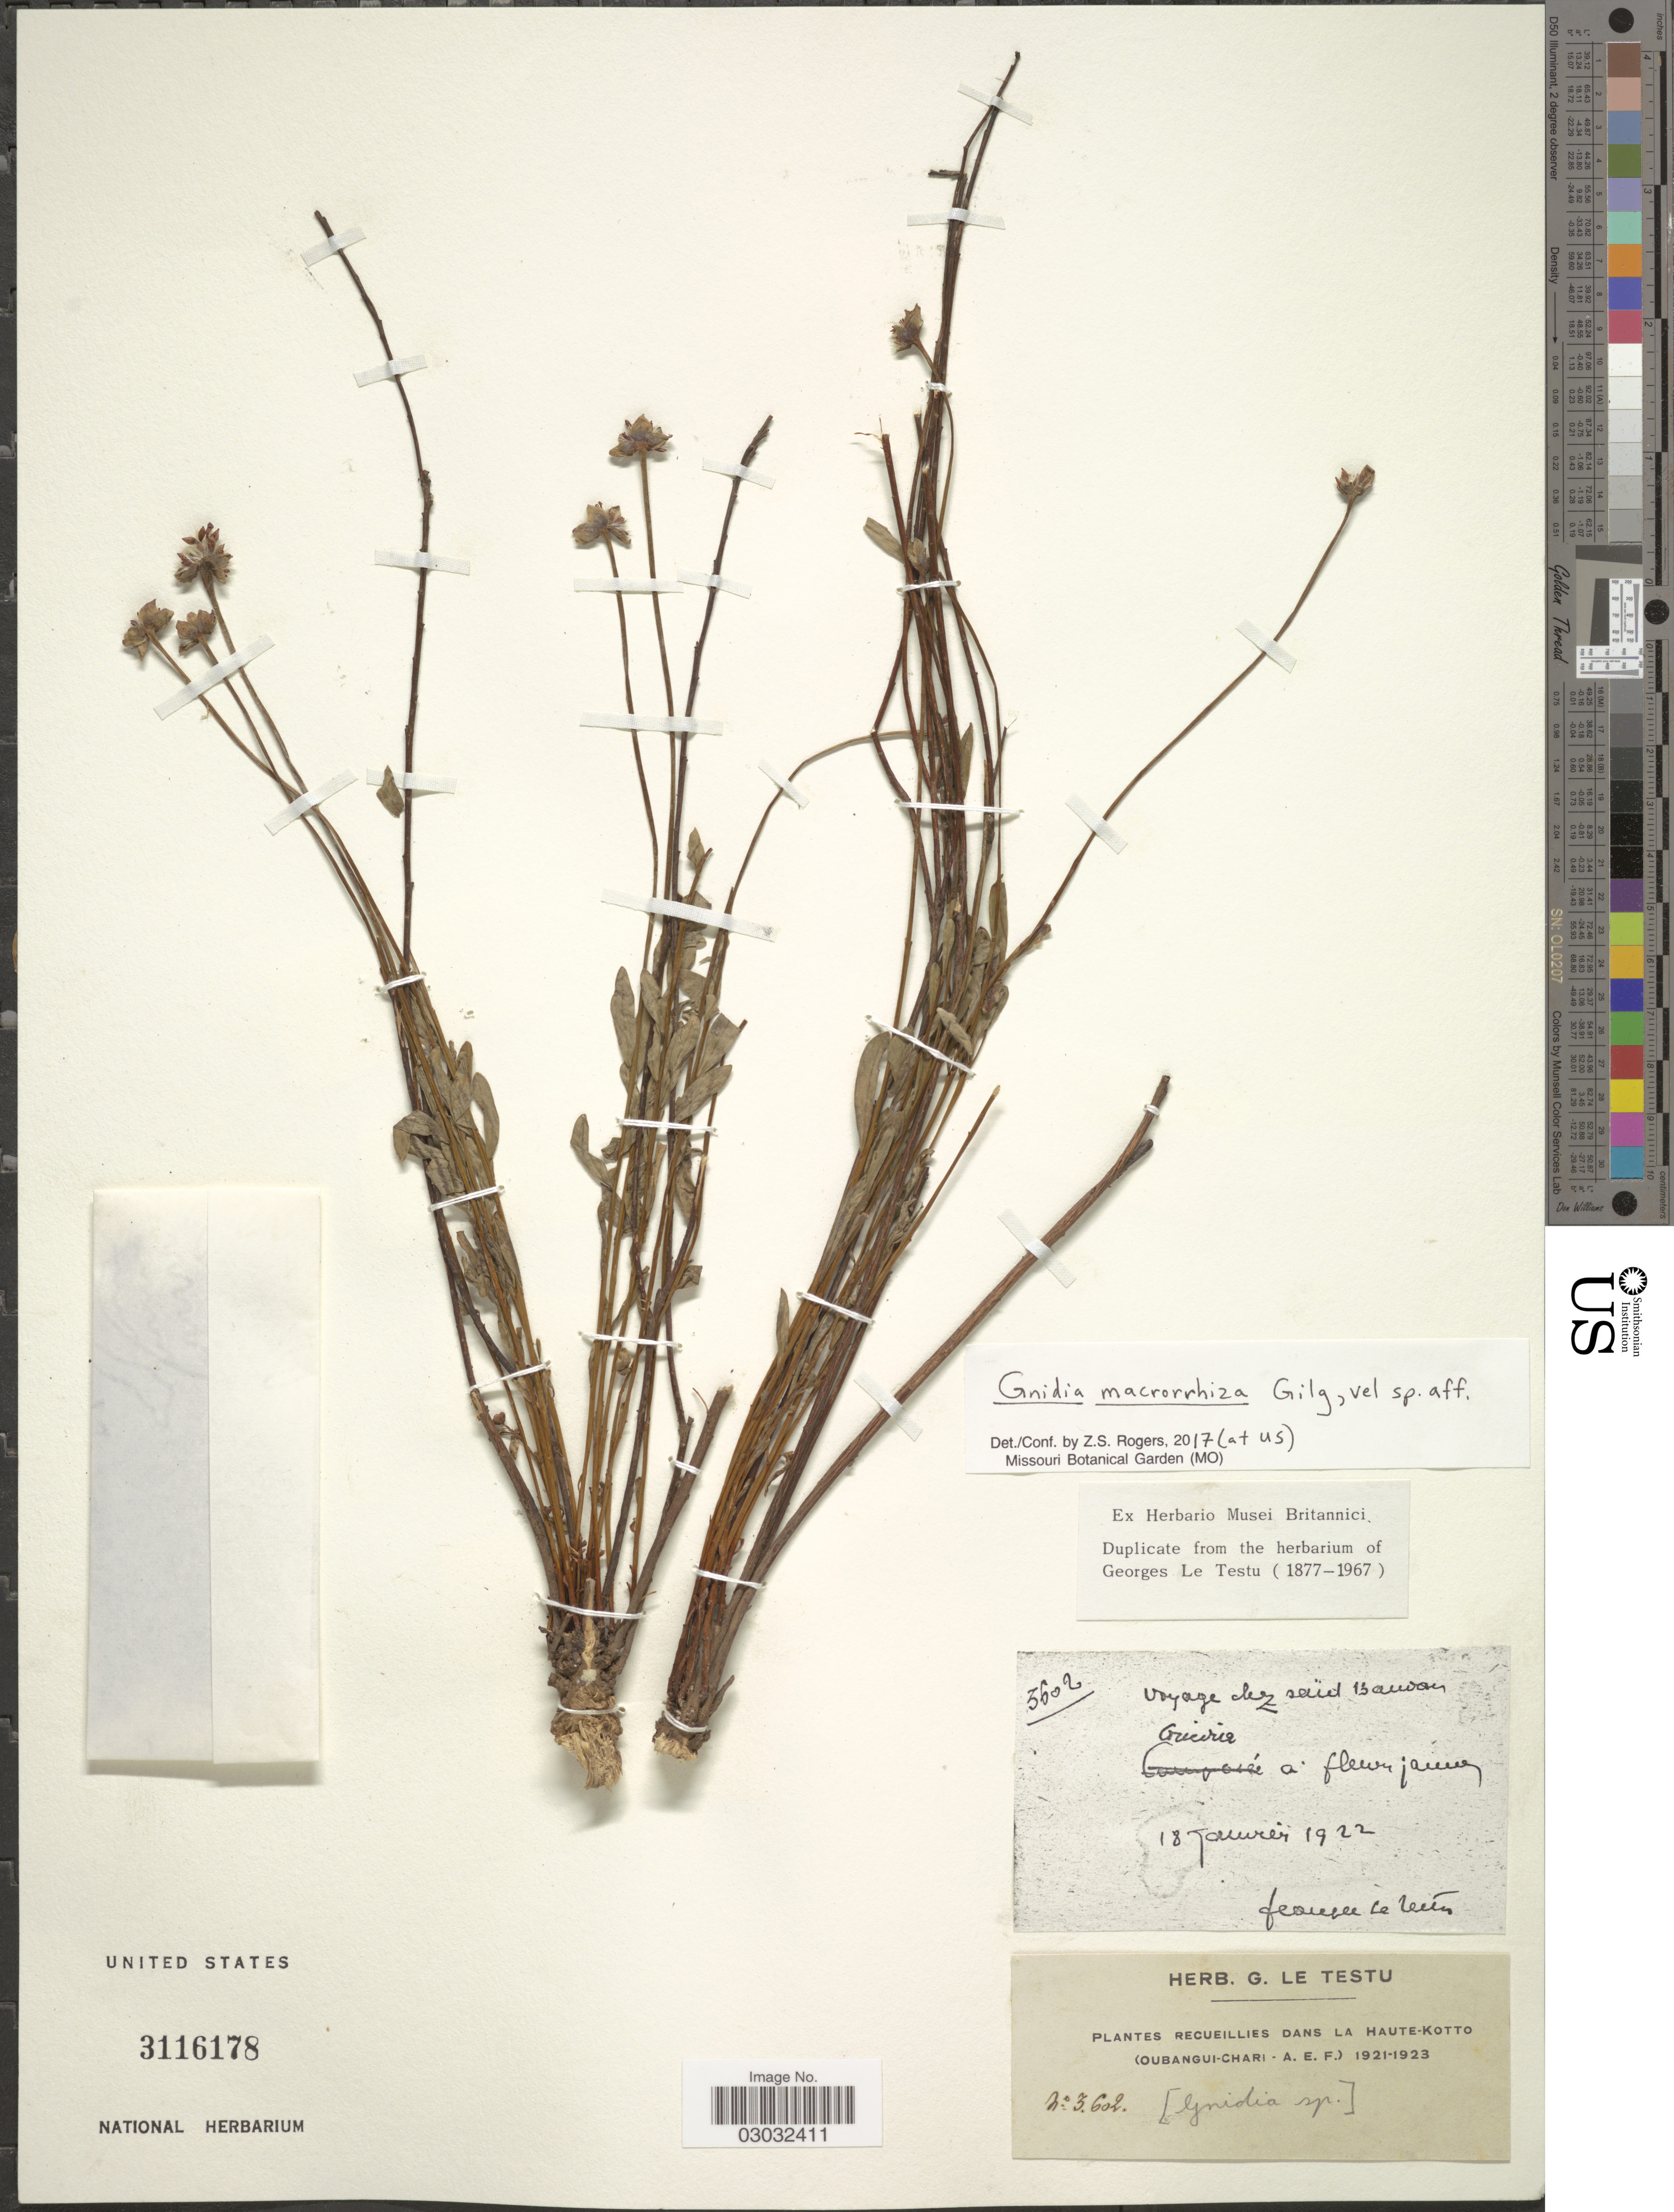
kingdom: Plantae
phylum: Tracheophyta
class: Magnoliopsida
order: Malvales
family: Thymelaeaceae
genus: Gnidia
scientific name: Gnidia macrorrhiza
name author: Gilg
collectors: G. Le Testu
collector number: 3602*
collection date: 1921-01-18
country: Central African Republic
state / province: Haute-Kotto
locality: (Oubangui-Chari - A. E. F.).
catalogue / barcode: US 3116178